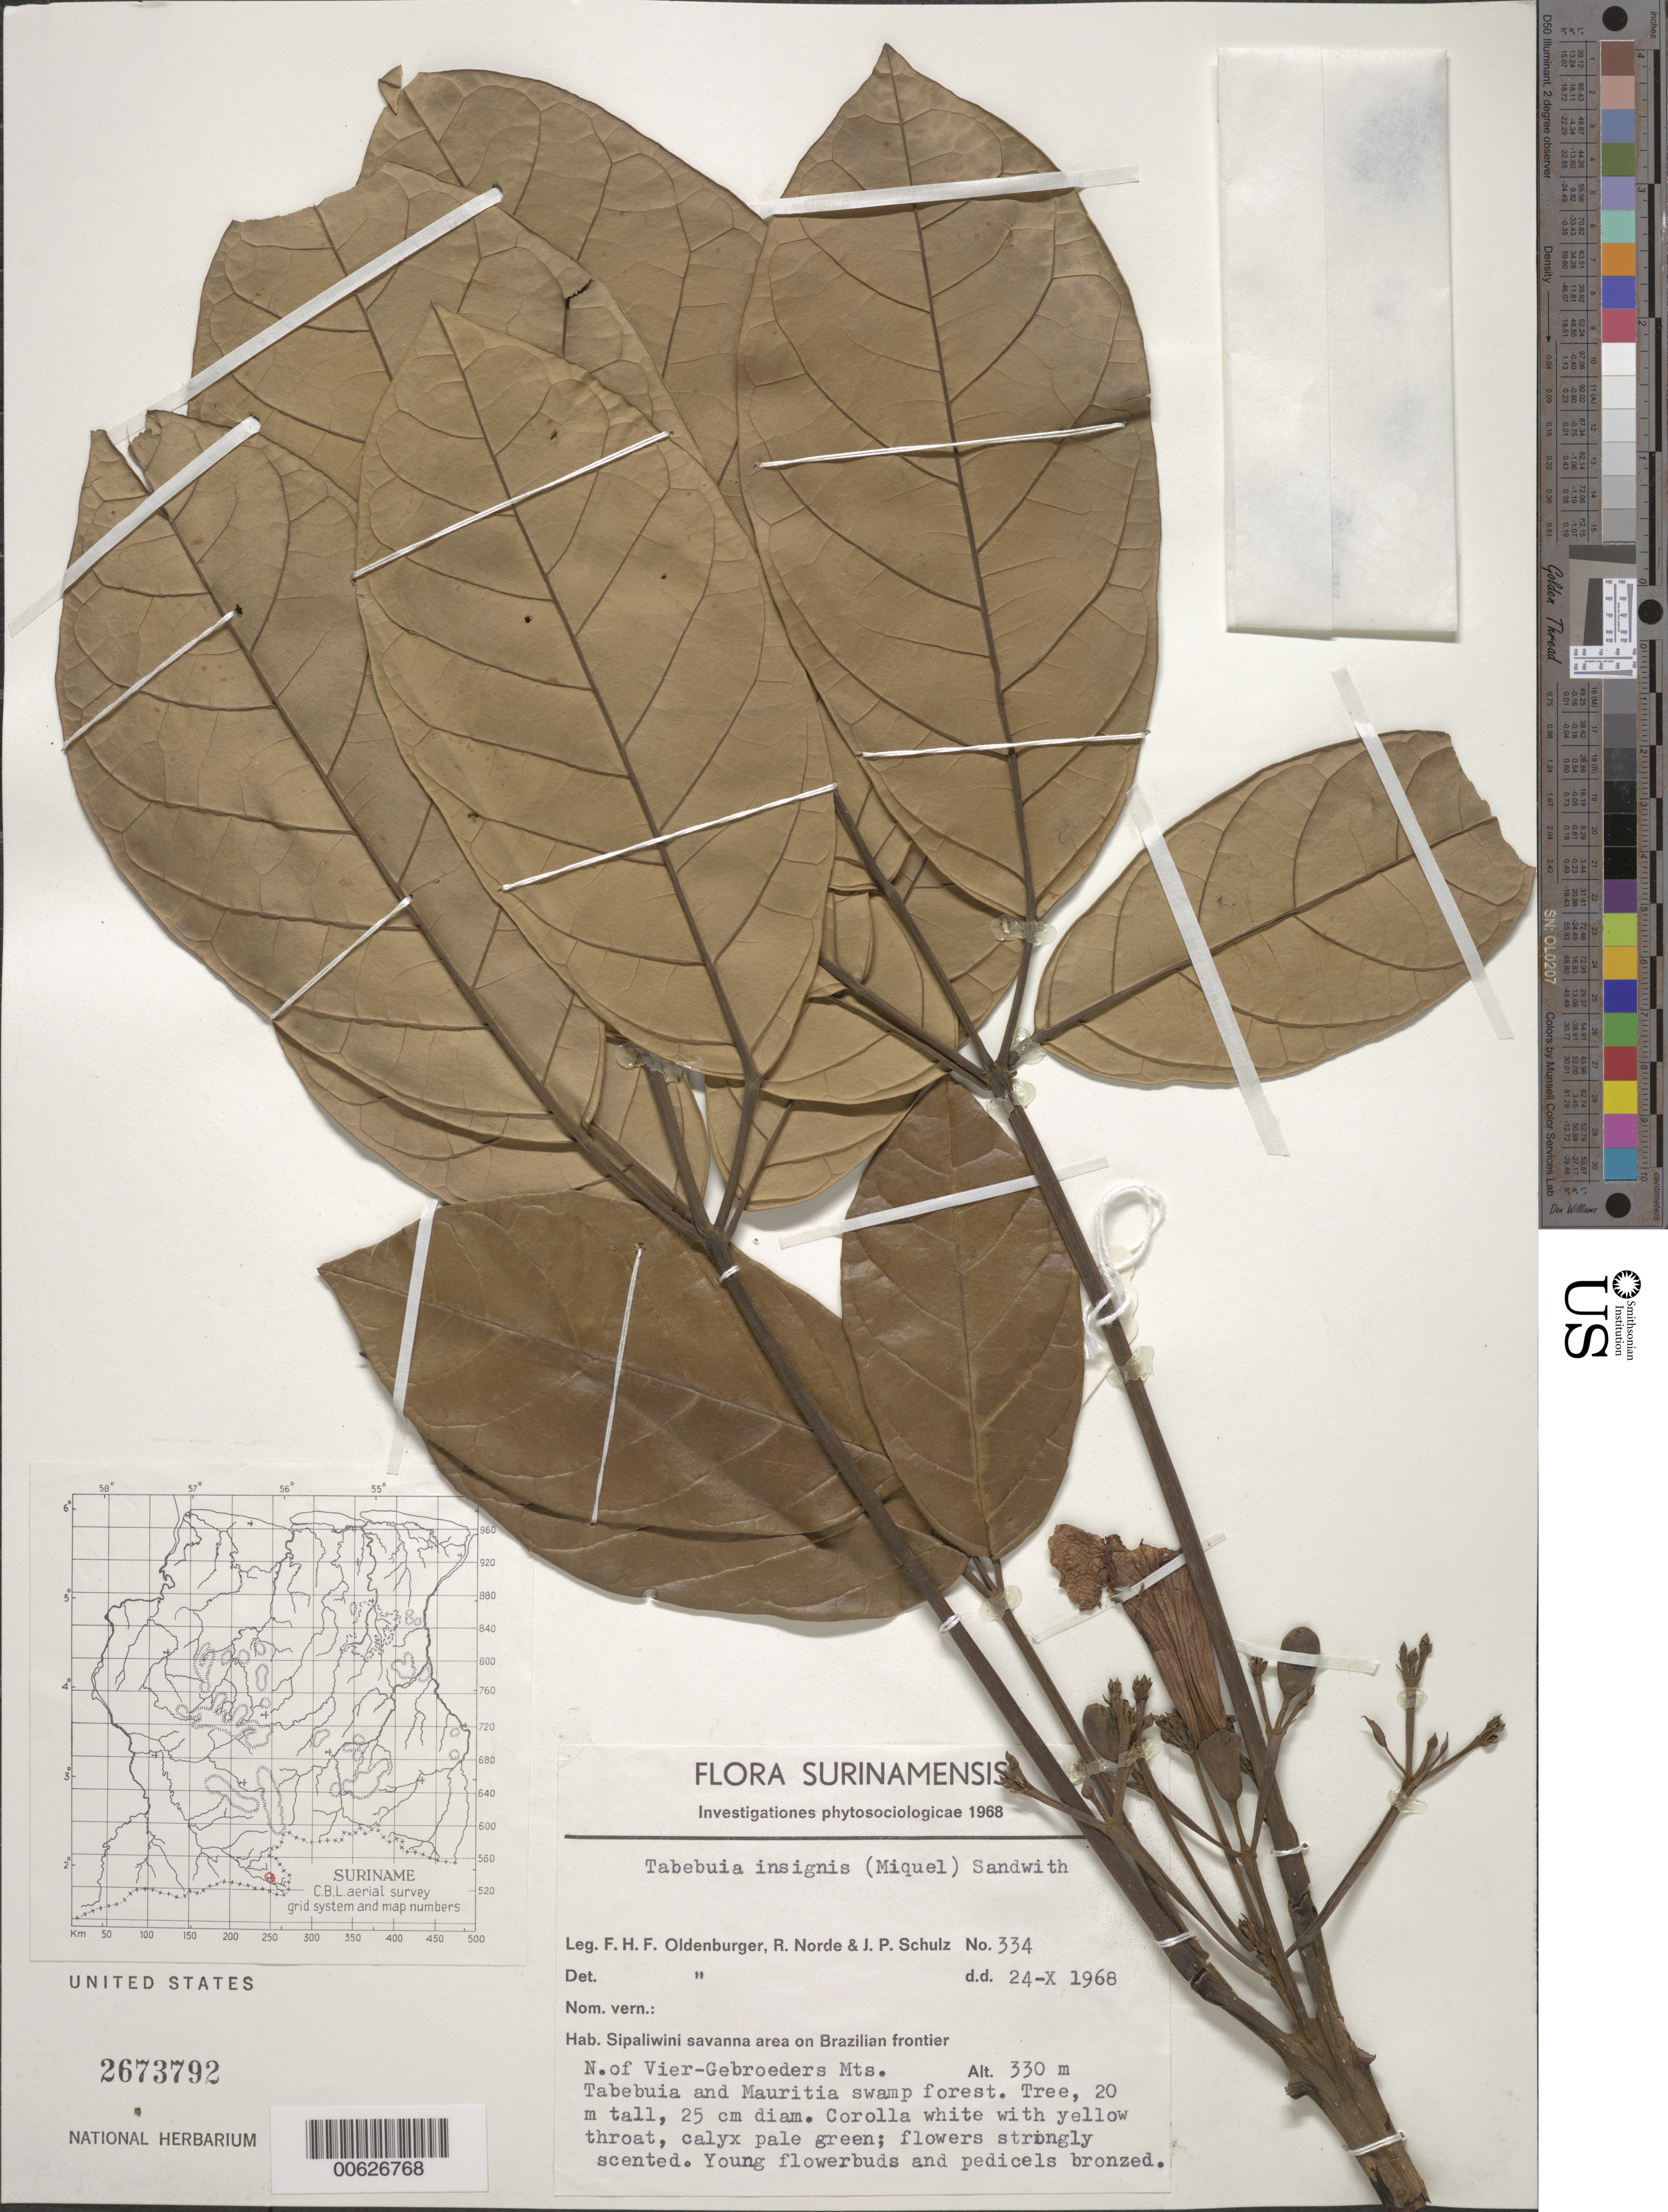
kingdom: Plantae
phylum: Tracheophyta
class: Magnoliopsida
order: Lamiales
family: Bignoniaceae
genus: Tabebuia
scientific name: Tabebuia insignis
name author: (Miq.) Sandwith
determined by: Oldenburger, F. H. F.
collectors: F. Oldenburger, R. Norde & J. P. Schulz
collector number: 334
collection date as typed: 24-Oct-68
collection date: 1968-10-24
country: Suriname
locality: Sipaliwini Savanna, Brazilian frontier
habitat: Tabebuia and Mauritia swamp forest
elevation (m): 330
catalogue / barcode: US 2673792